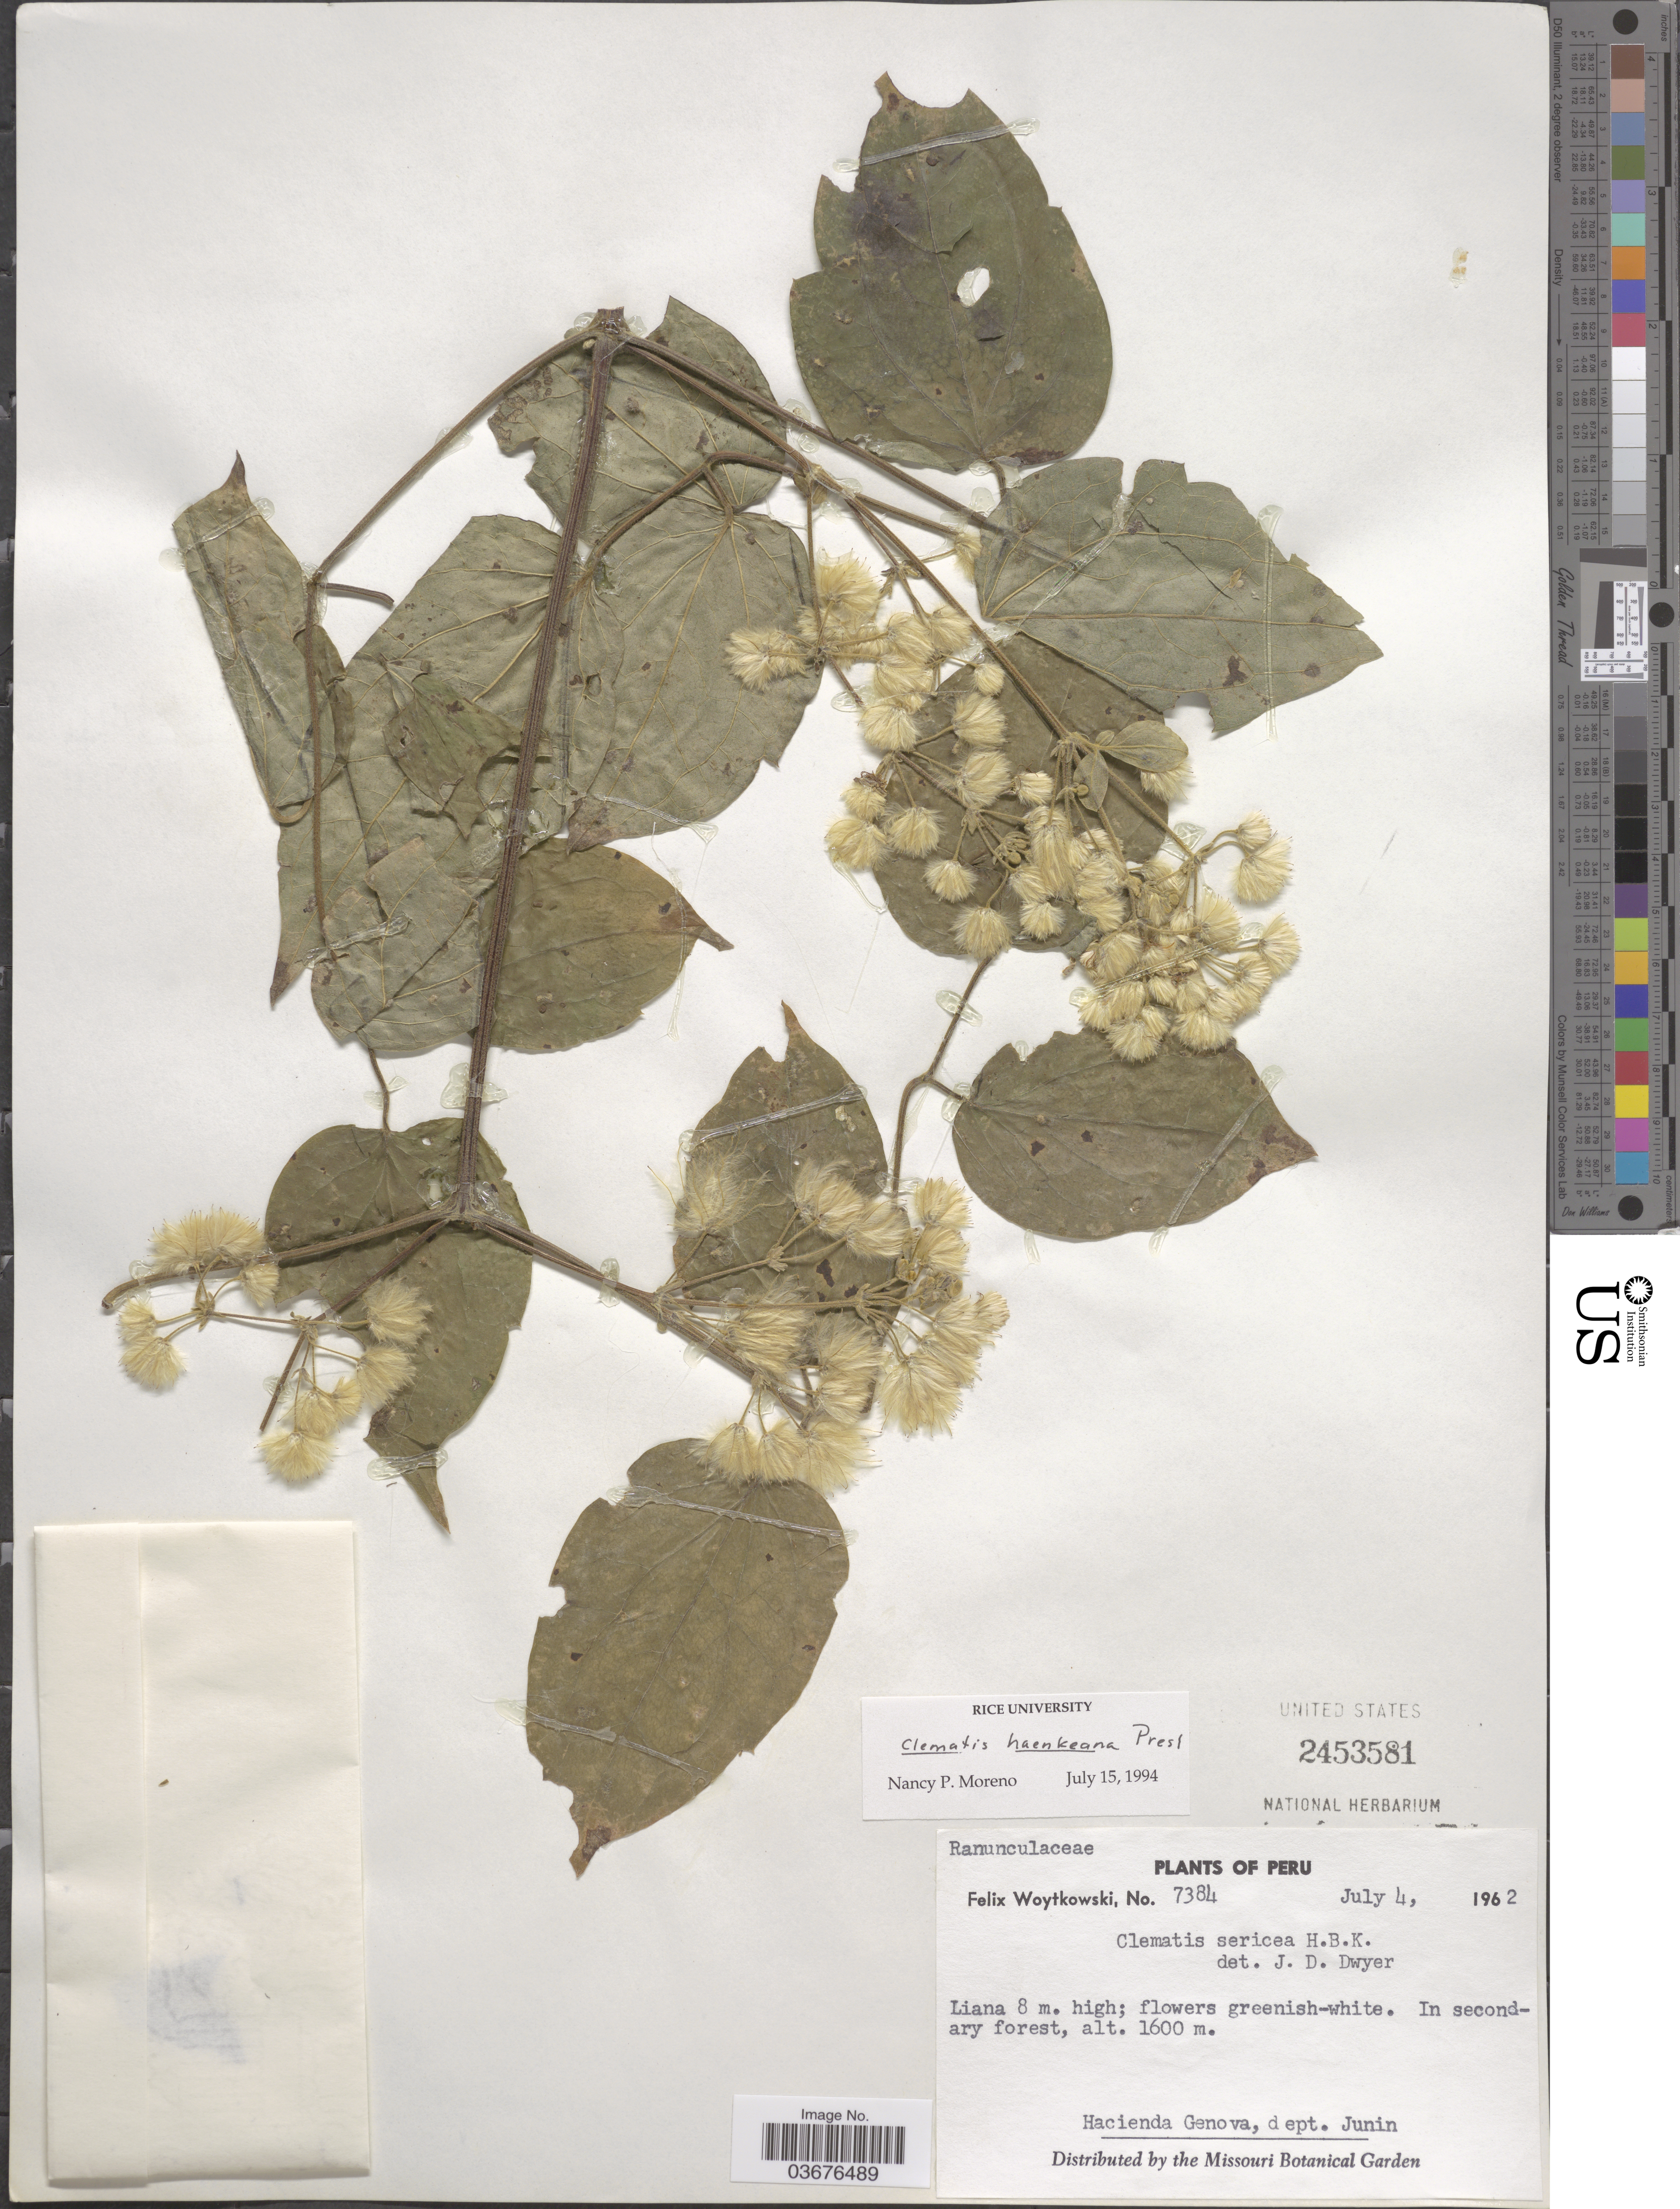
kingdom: Plantae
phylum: Tracheophyta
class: Magnoliopsida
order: Ranunculales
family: Ranunculaceae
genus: Clematis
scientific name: Clematis haenkeana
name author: C. Presl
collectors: F. Woytkowski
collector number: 7384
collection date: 1962-07-04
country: Peru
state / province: Junín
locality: Hacienda Genova, d ept. Junin.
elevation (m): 1600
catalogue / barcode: US 2453581